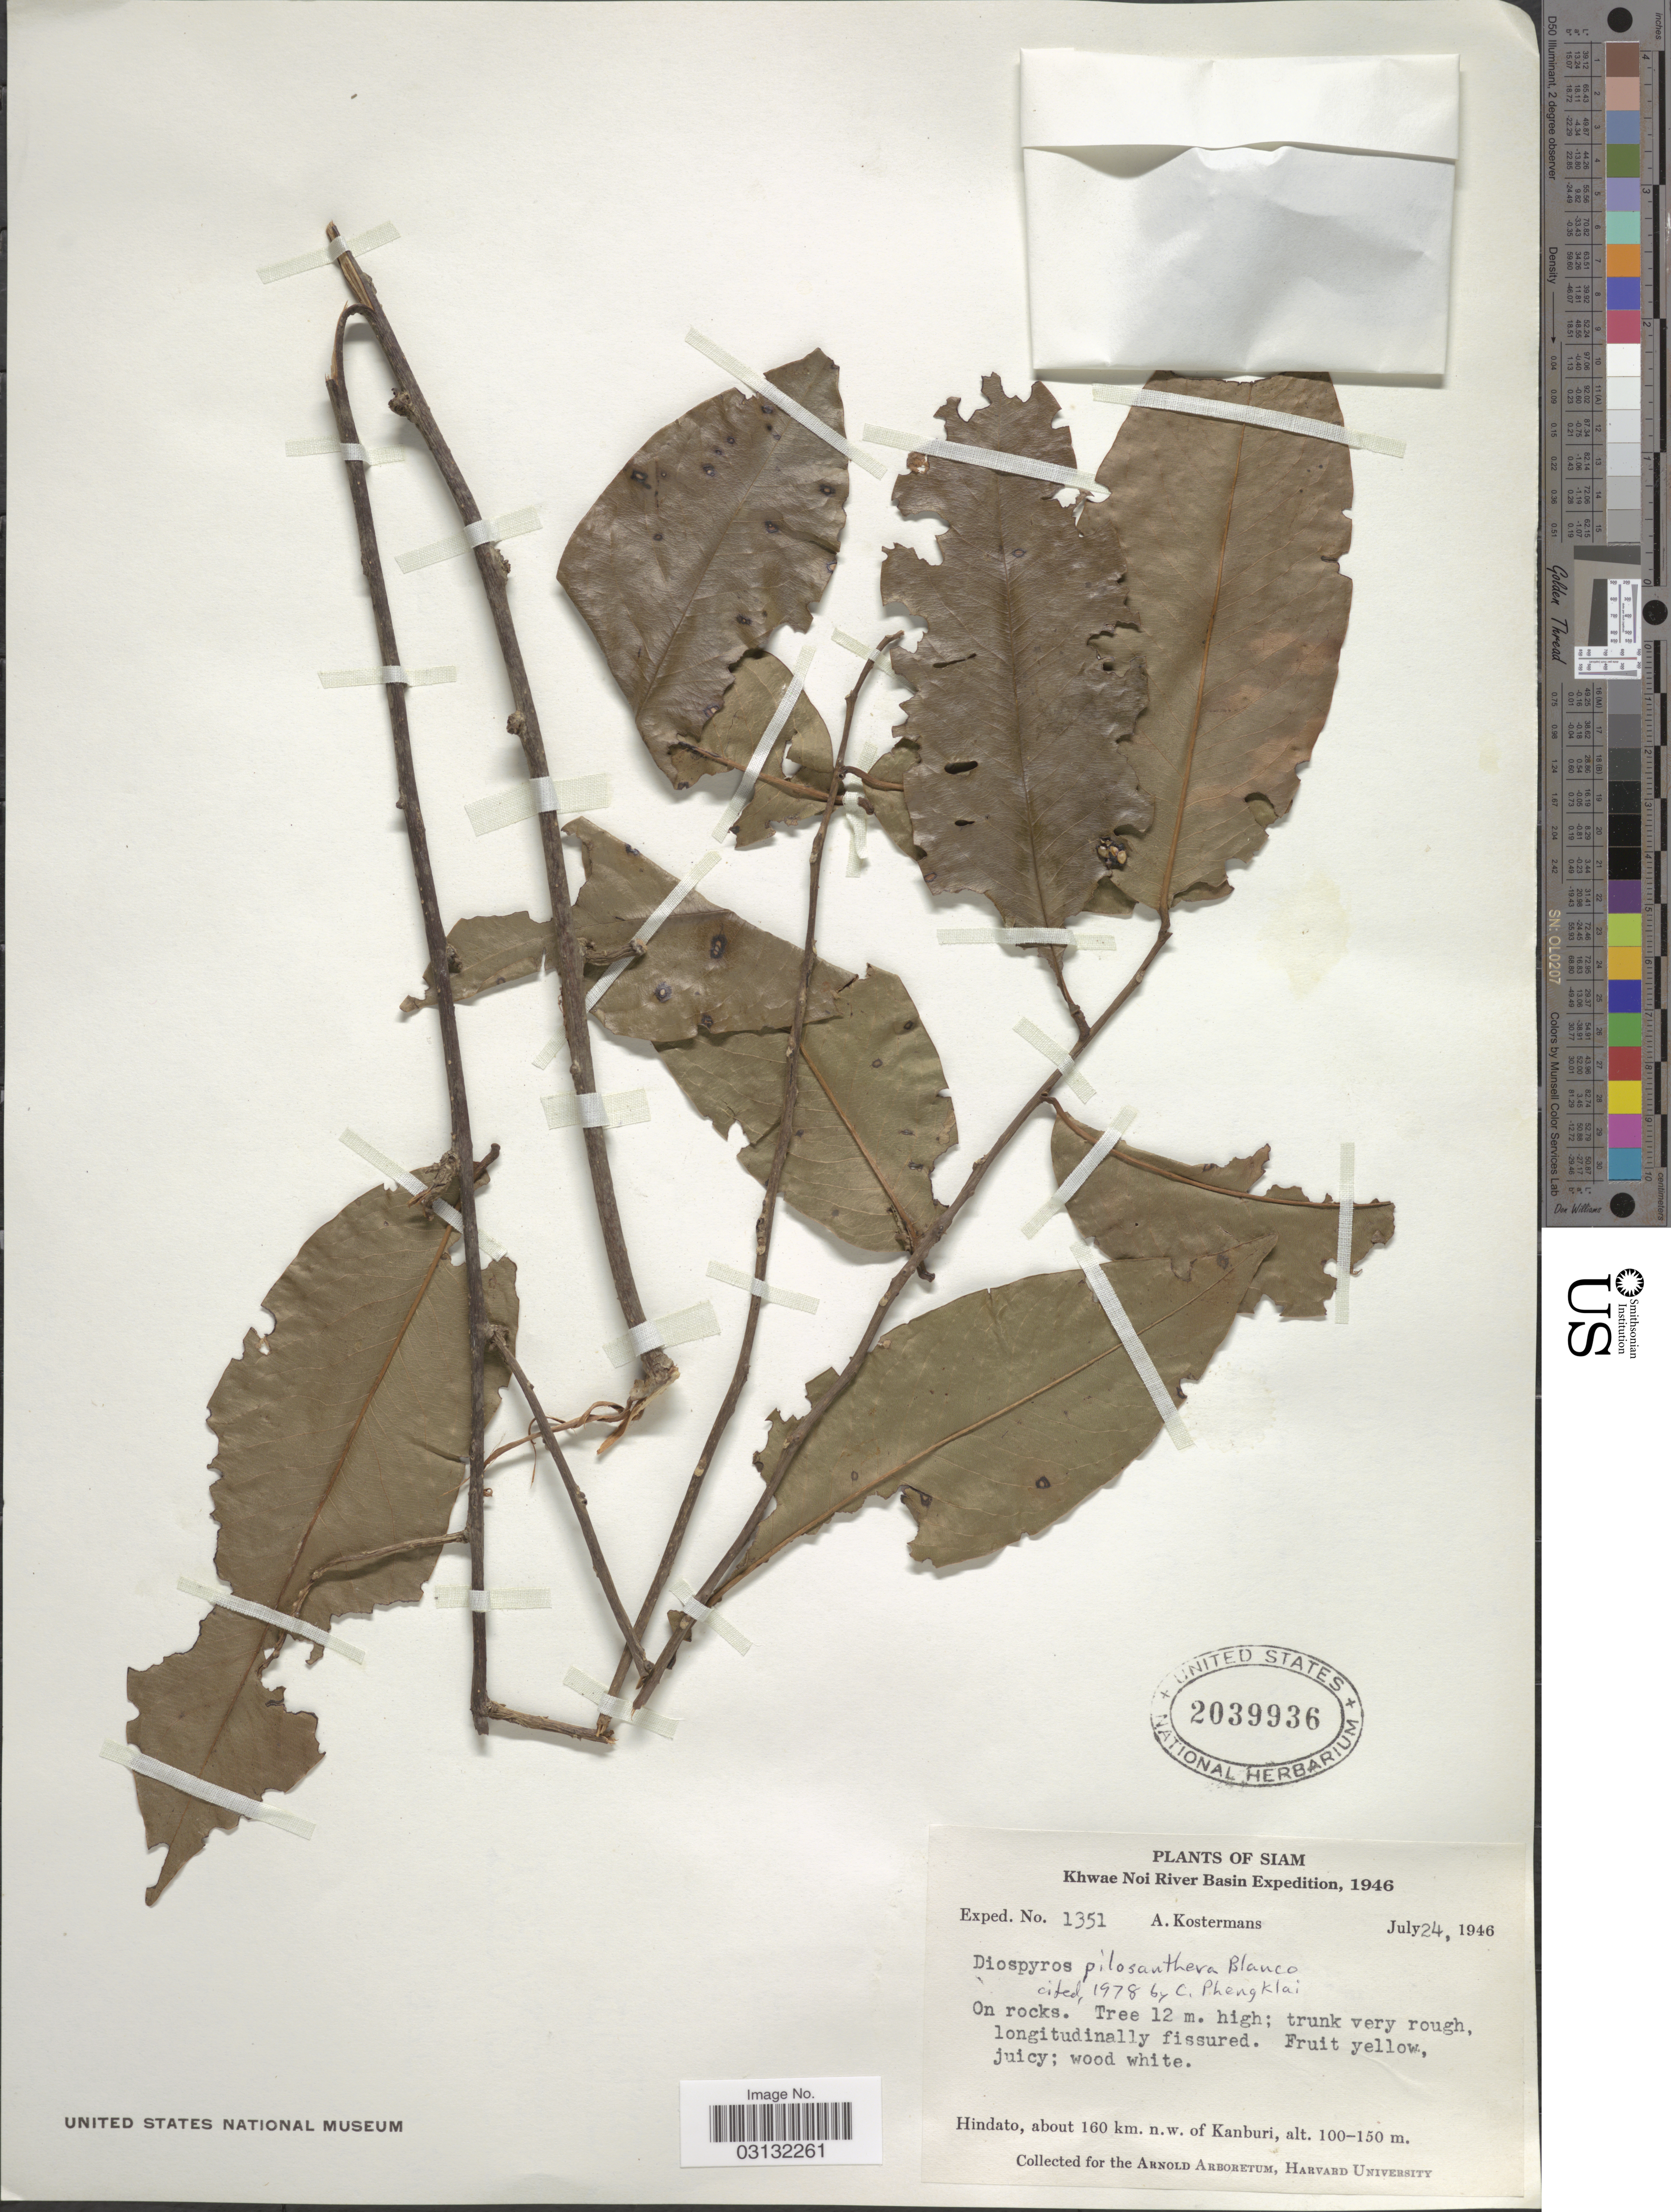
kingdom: Plantae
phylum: Tracheophyta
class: Magnoliopsida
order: Ericales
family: Ebenaceae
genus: Diospyros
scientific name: Diospyros pilosanthera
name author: Blanco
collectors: A. J. G. Kostermans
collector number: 1351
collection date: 1946-07-24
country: Thailand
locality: Siam. Khwae Noi River Basin. Hindato, about 160 km. n.w. of Kanburi.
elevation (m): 100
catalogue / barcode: US 2039936